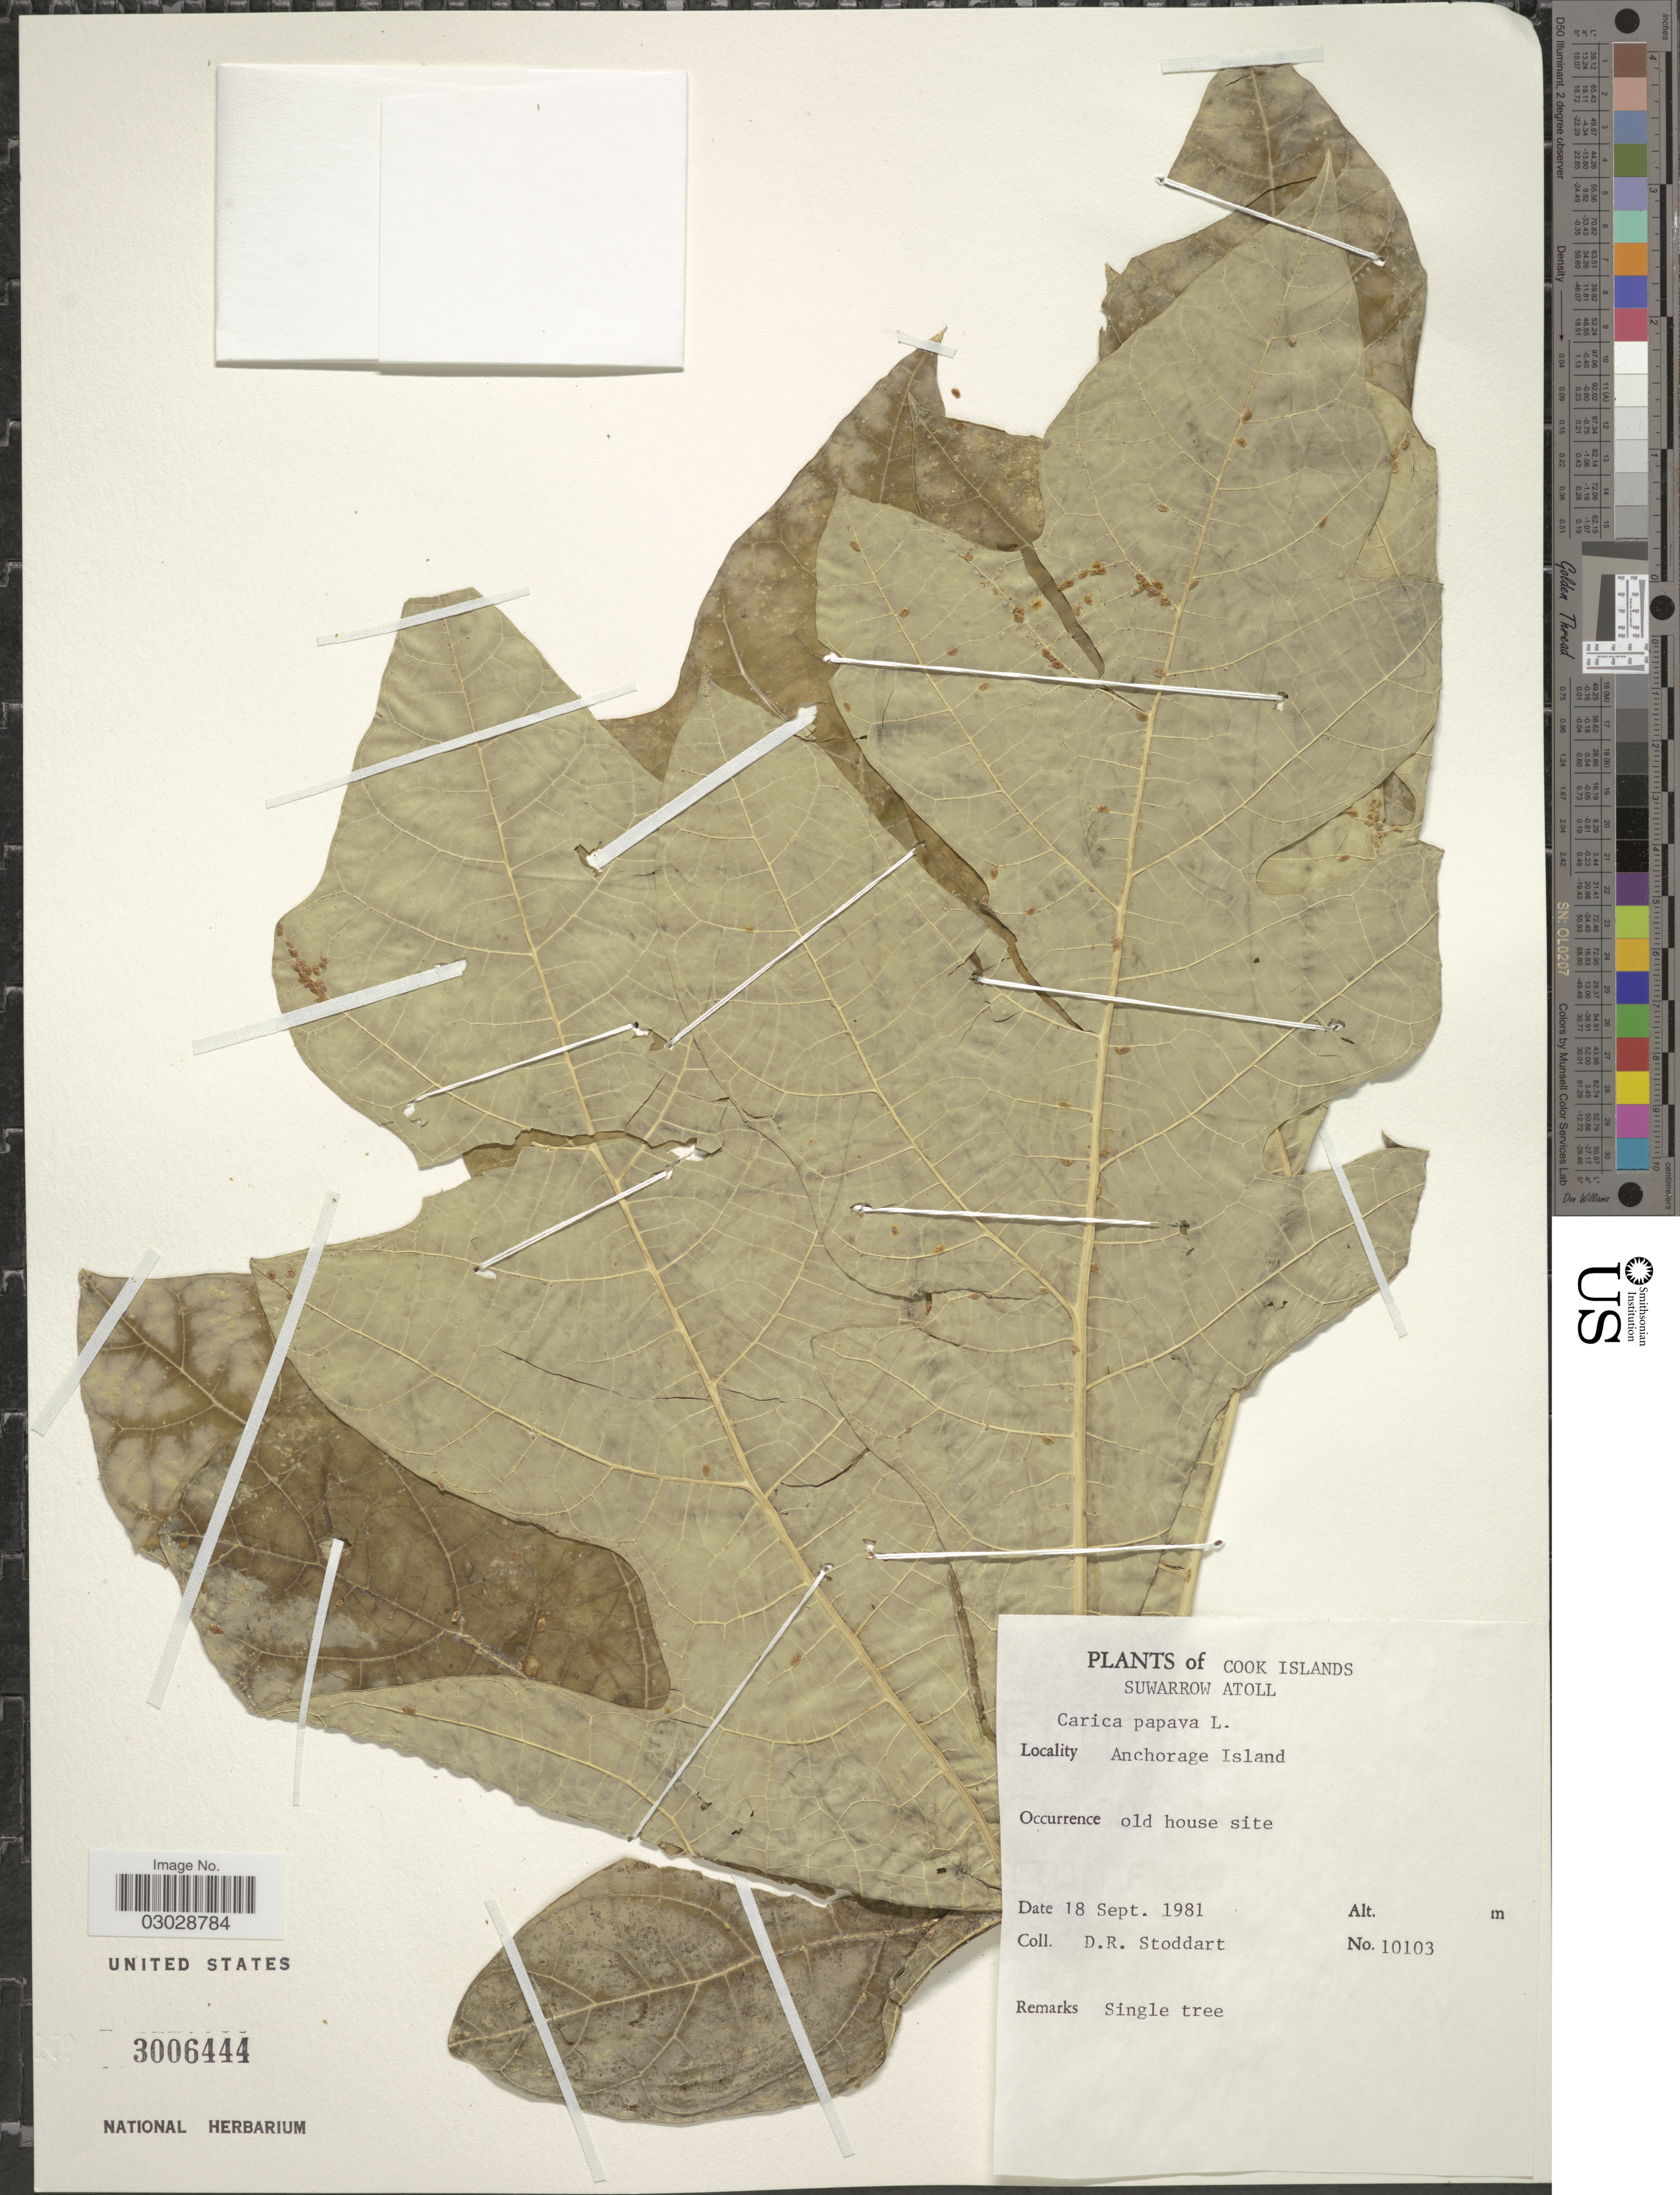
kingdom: Plantae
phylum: Tracheophyta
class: Magnoliopsida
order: Brassicales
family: Caricaceae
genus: Carica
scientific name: Carica papaya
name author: L.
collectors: D. R. Stoddart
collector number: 10103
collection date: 1981-09-18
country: Cook Islands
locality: Suwarrow Atoll. Anchorage Island. Old house site.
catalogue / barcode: US 3006444